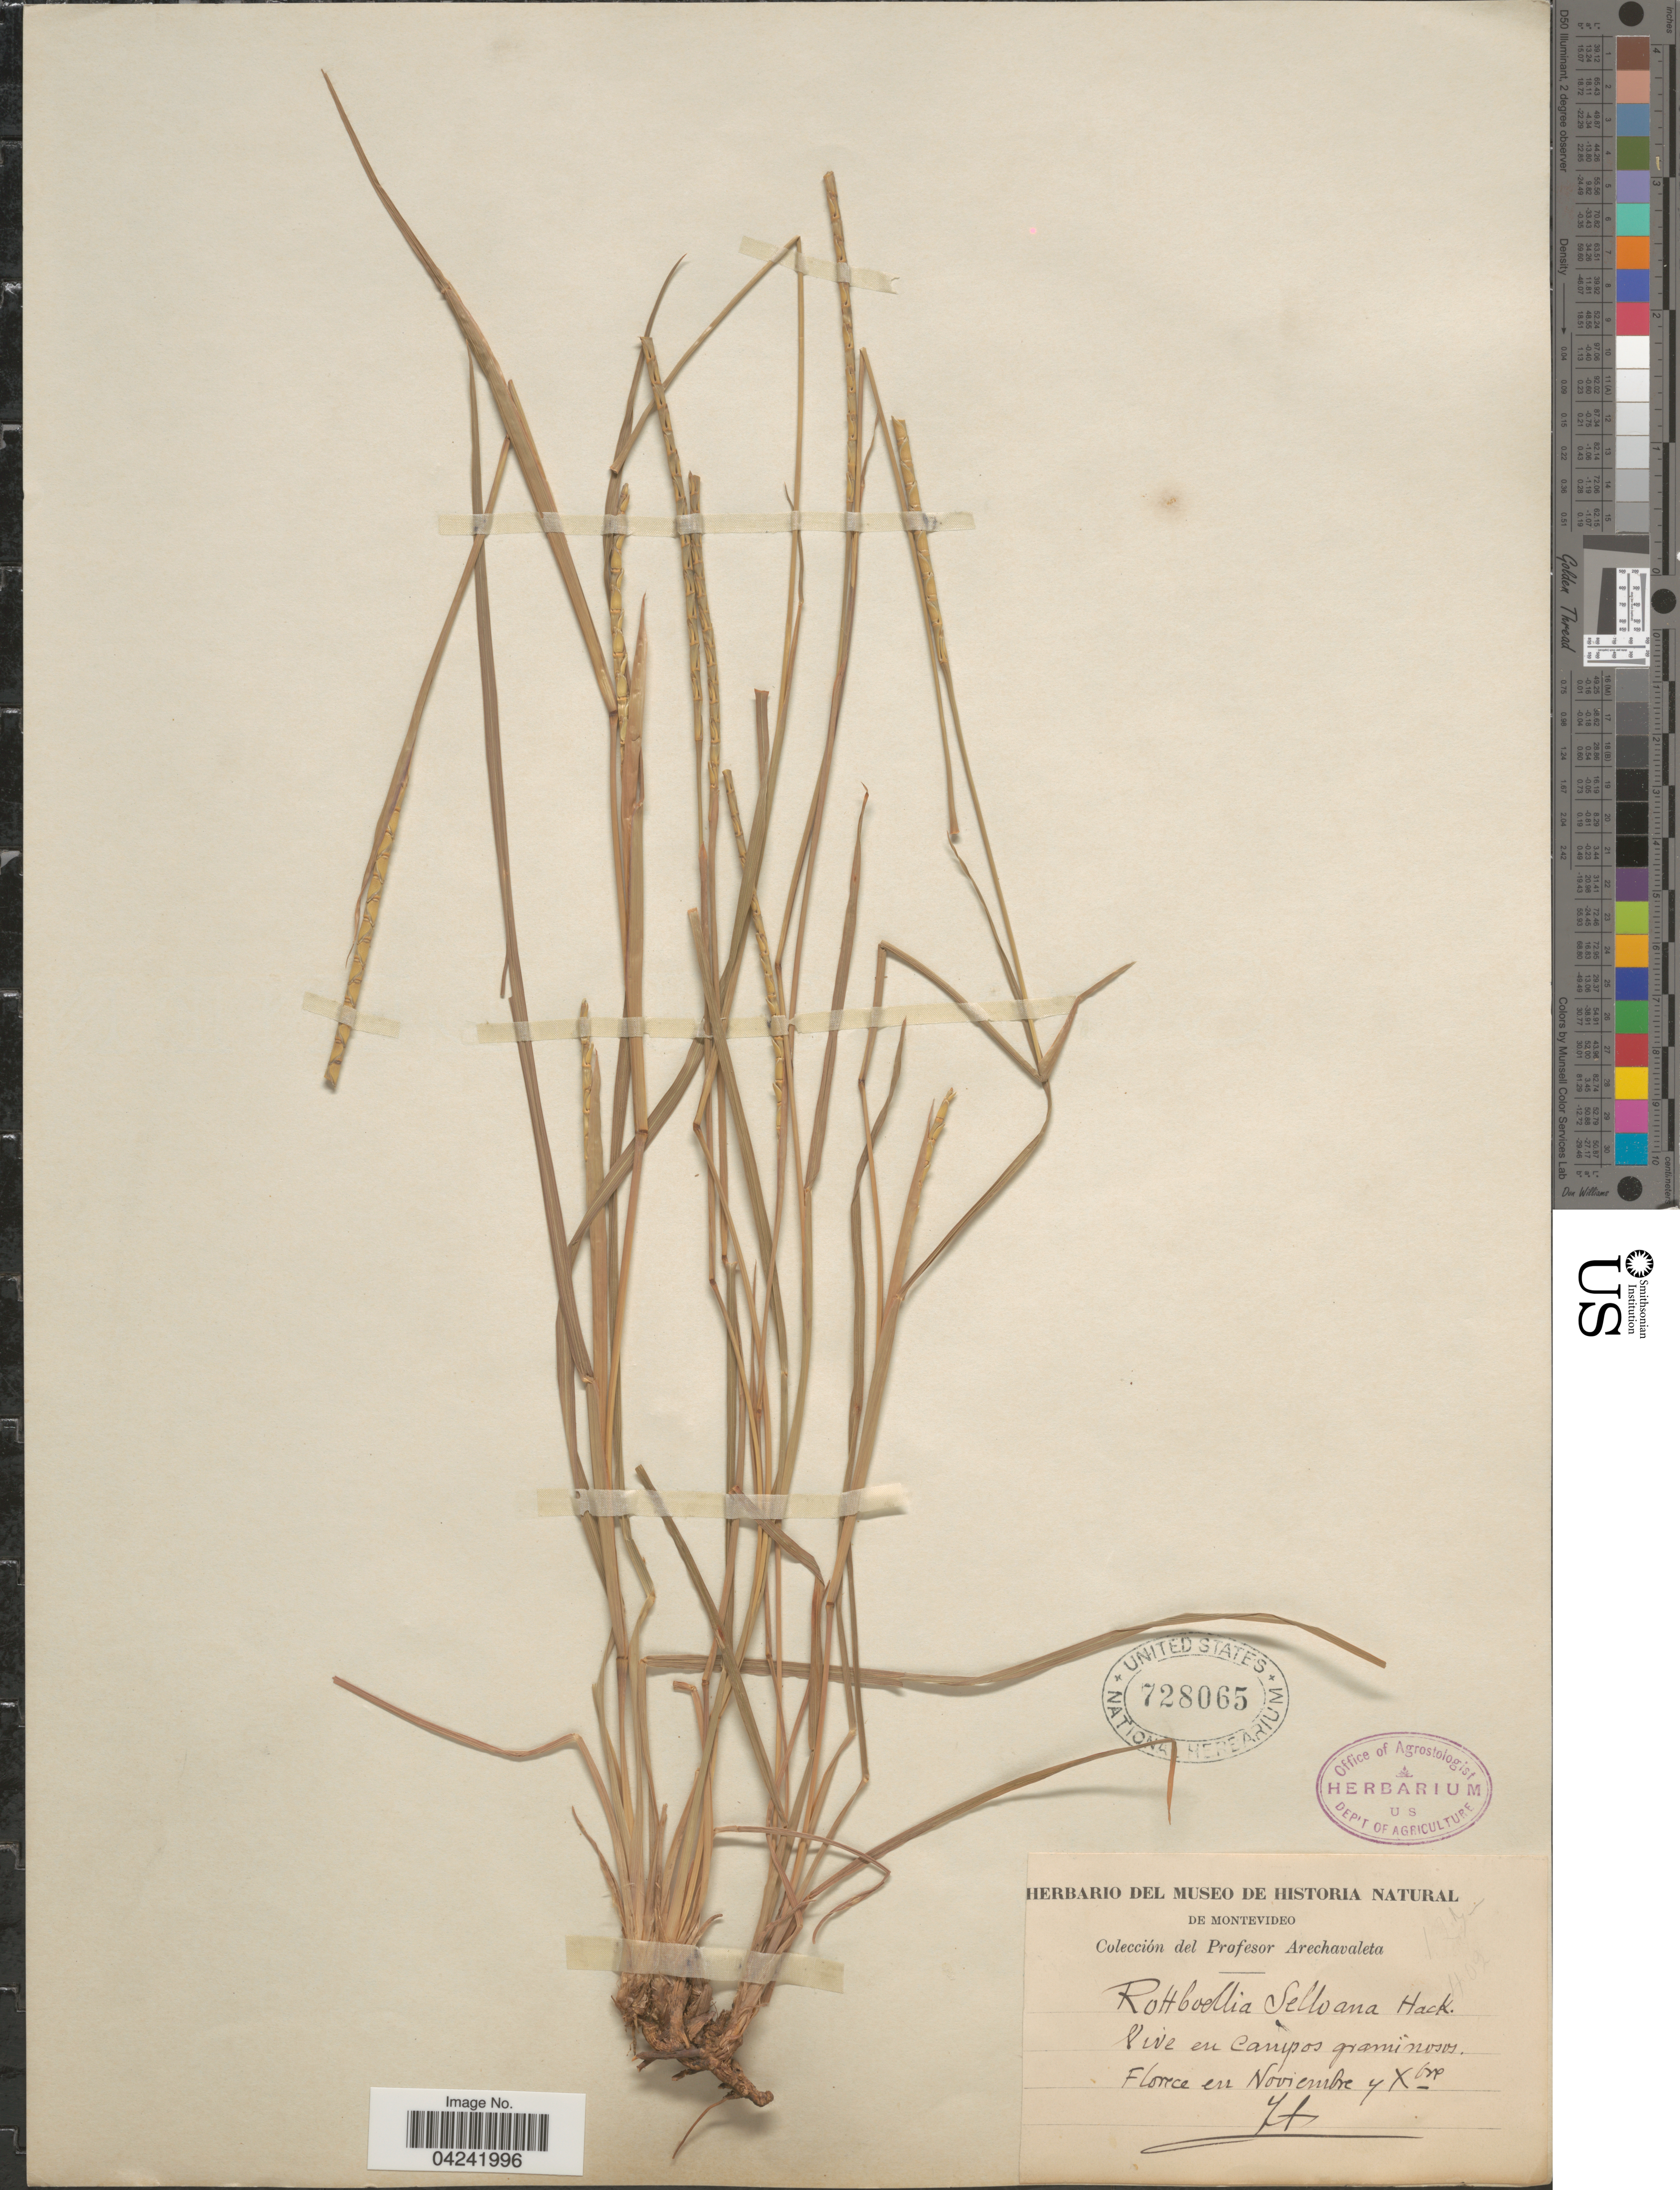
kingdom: Plantae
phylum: Tracheophyta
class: Liliopsida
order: Poales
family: Poaceae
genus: Mnesithea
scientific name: Mnesithea selloana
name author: (Hack.) de Koning & Sosef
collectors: Arechavaleta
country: Uruguay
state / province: Montevideo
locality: Vive en campos graminosis.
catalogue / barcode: US 728065